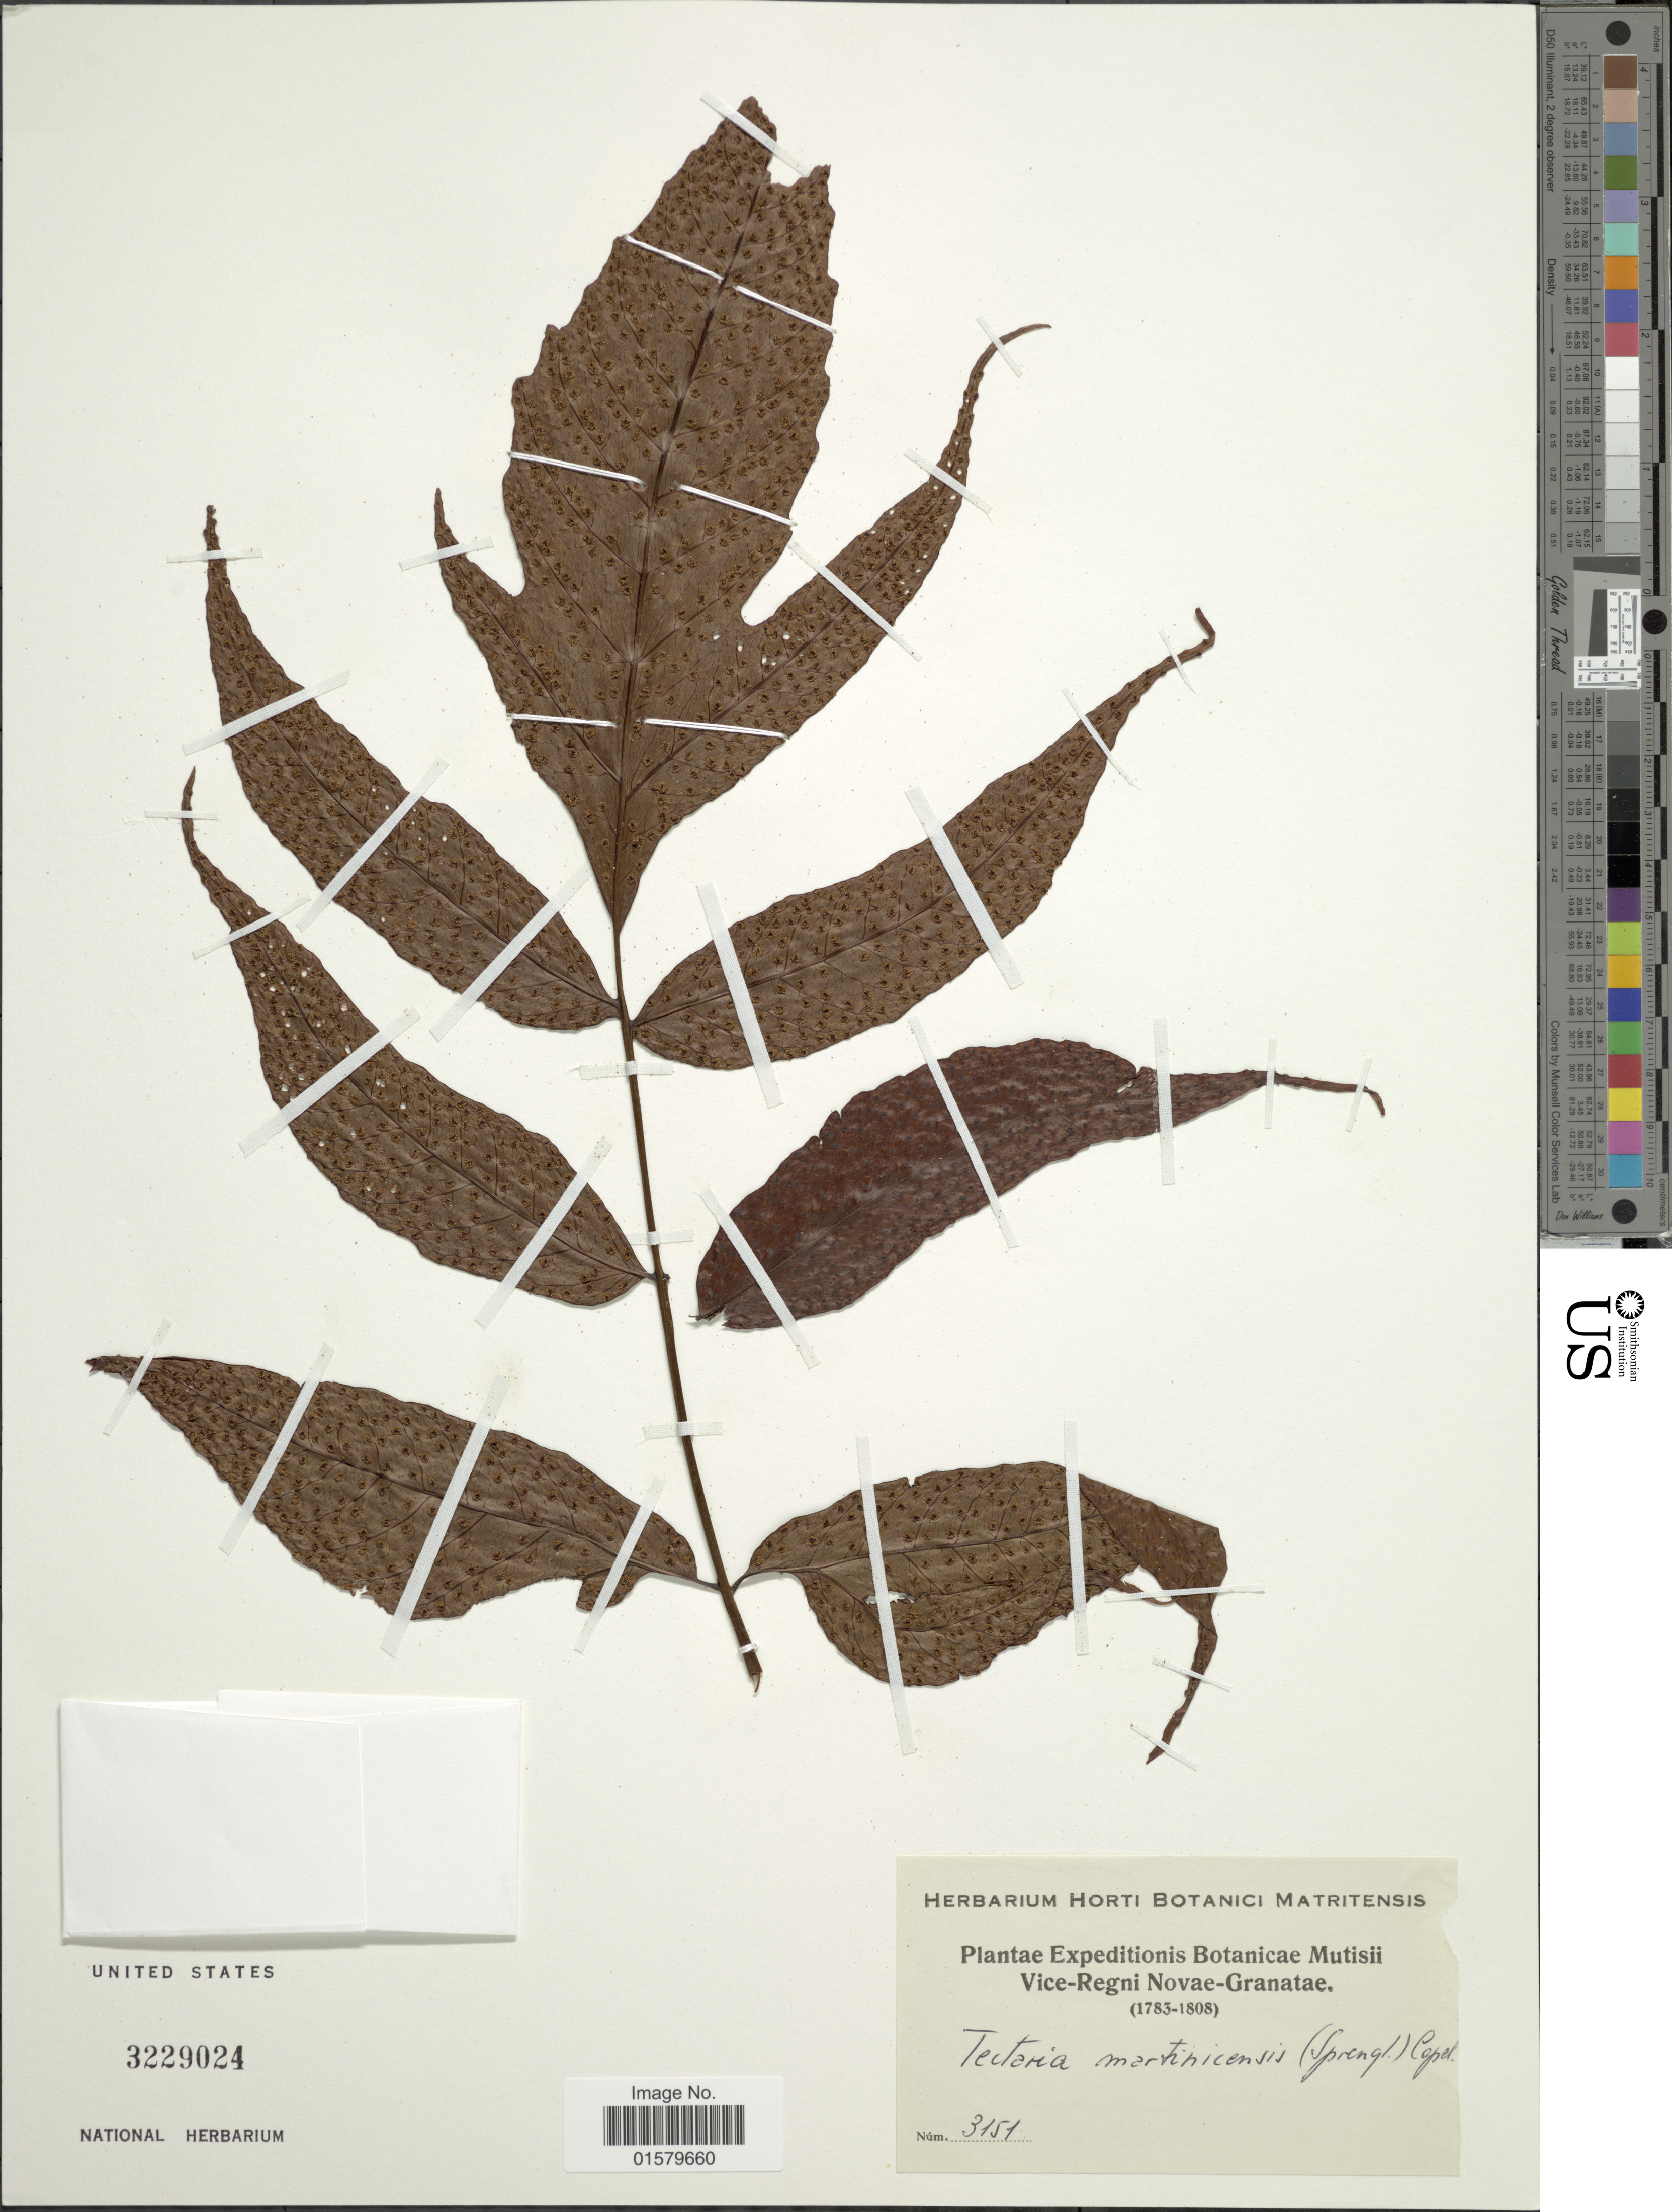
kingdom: Plantae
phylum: Tracheophyta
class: Polypodiopsida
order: Polypodiales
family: Tectariaceae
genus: Tectaria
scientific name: Tectaria incisa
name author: Cav.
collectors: Herbarium Horti Botanici Matritensis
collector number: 3151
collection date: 1783/1808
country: Colombia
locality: Vice Regni Novae Granatae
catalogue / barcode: US 3229024